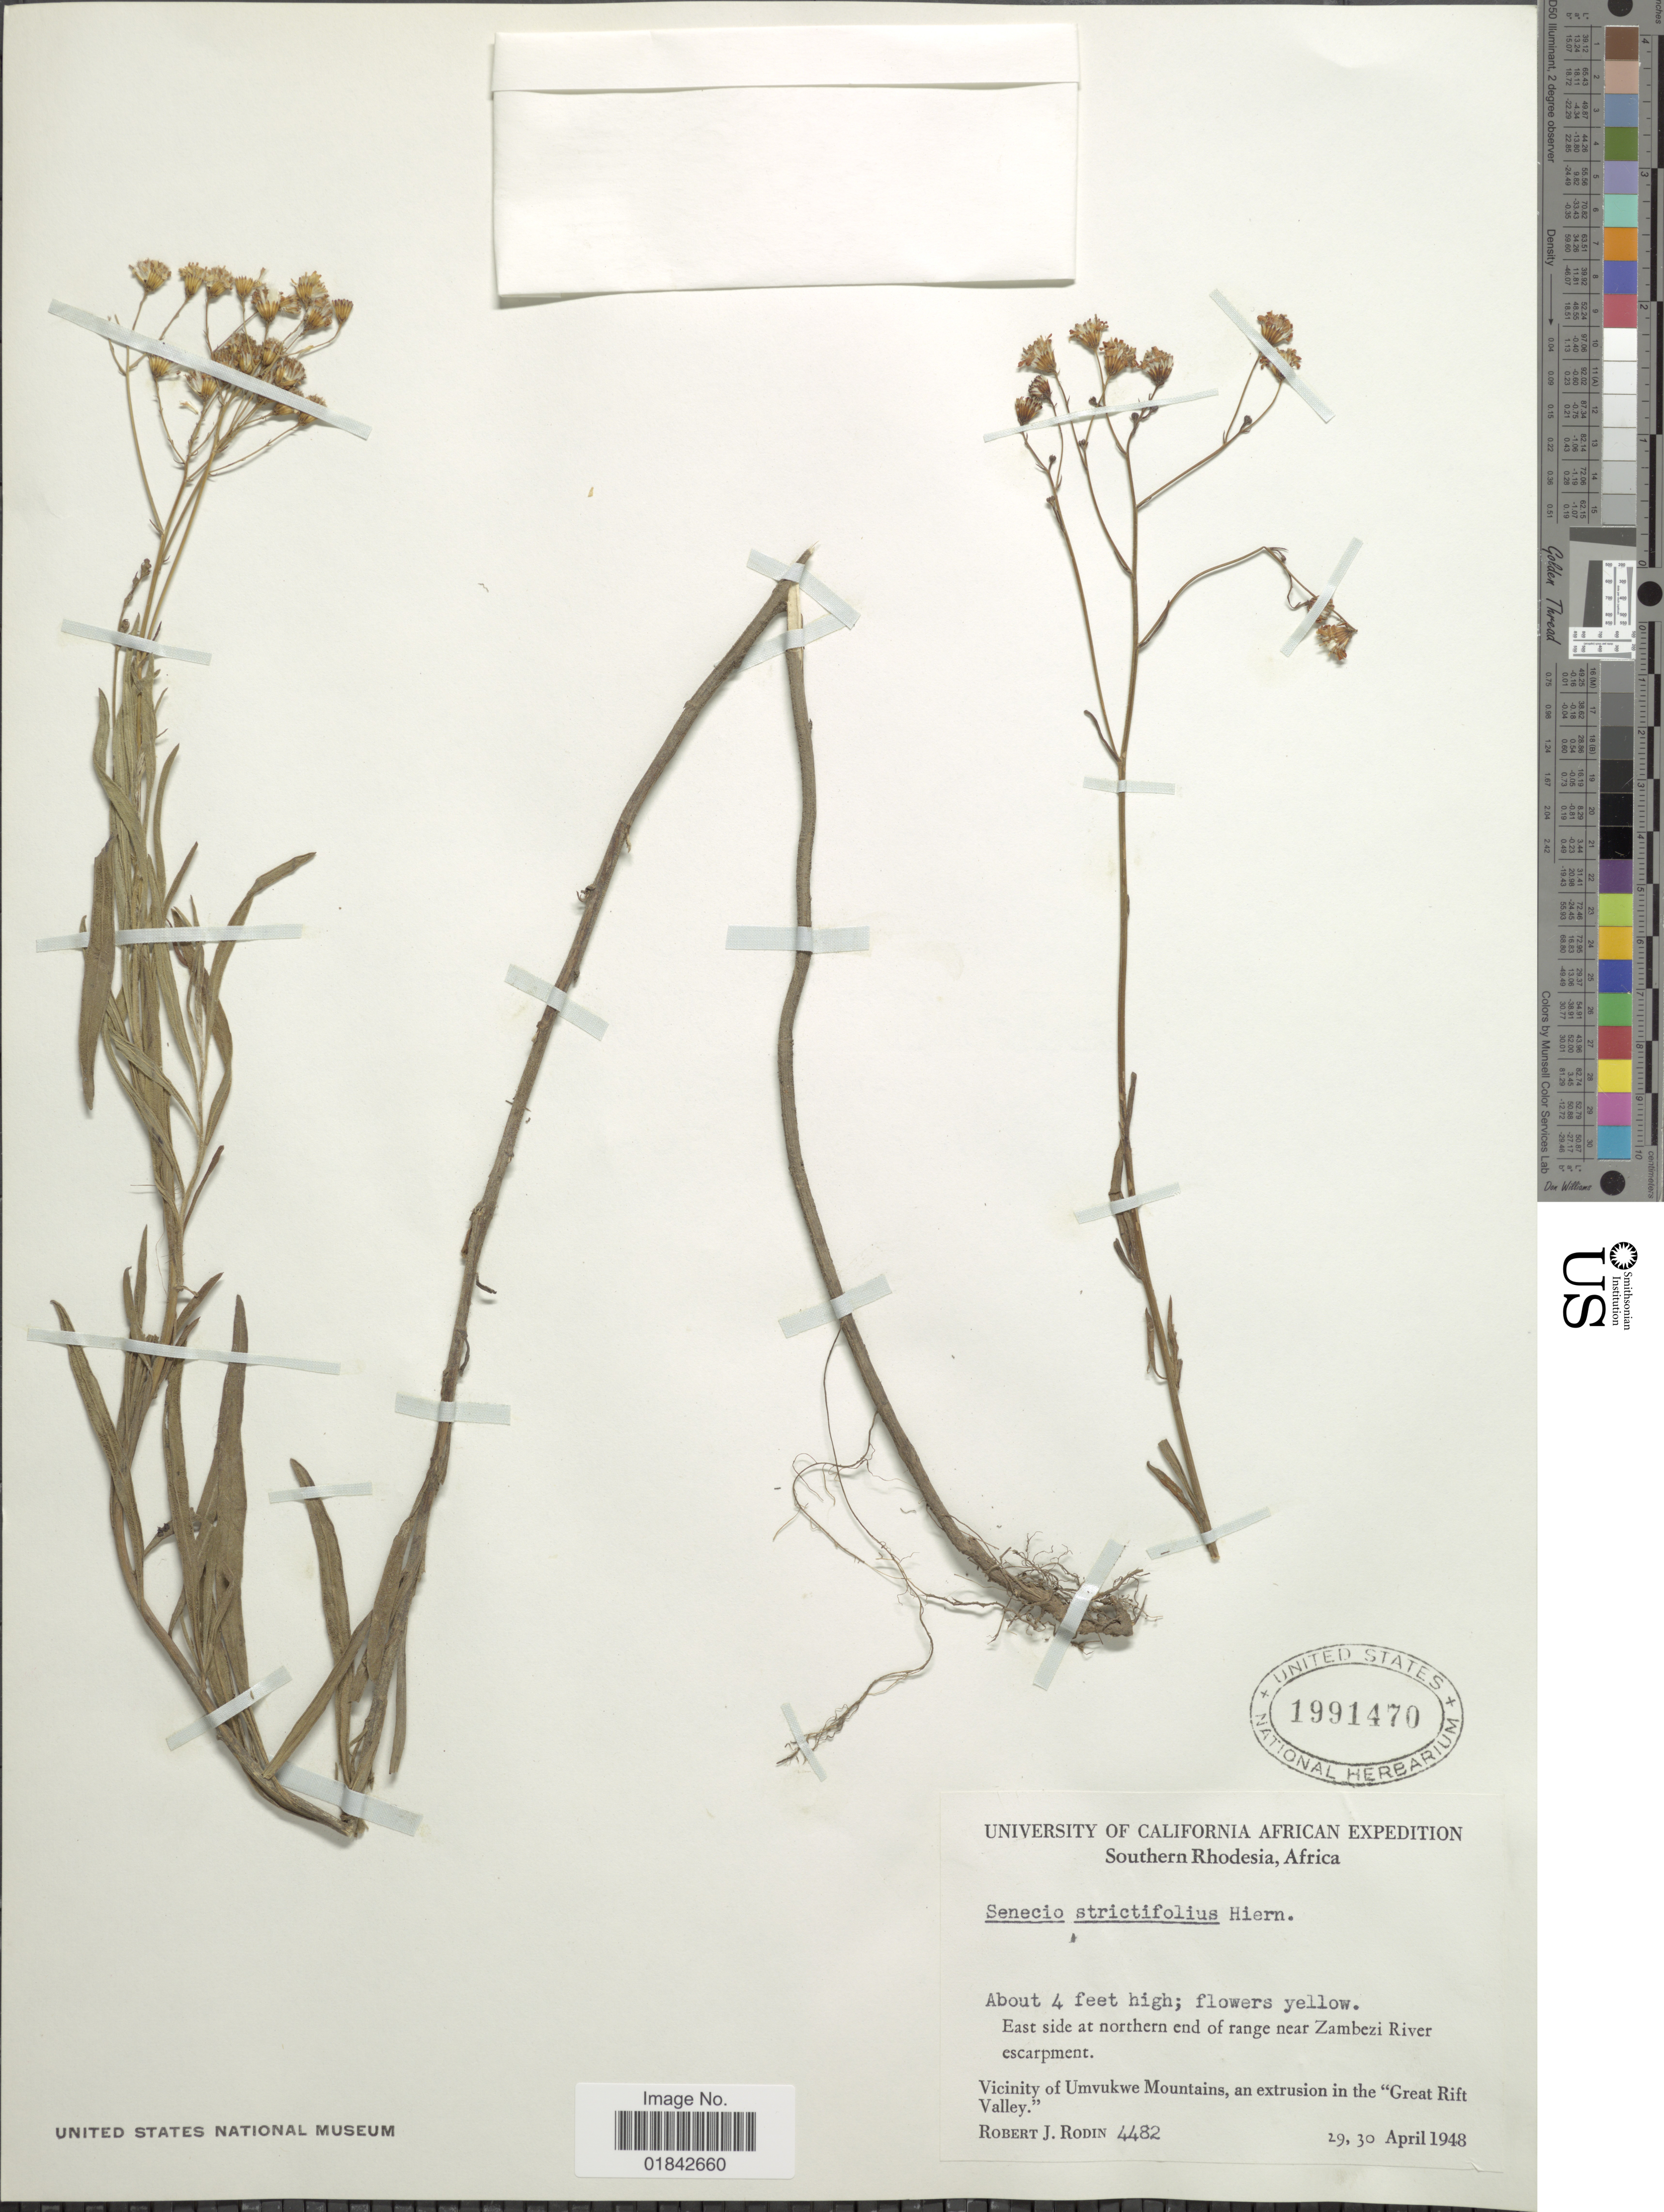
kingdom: Plantae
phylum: Tracheophyta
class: Magnoliopsida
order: Asterales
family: Asteraceae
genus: Senecio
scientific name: Senecio strictifolius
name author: Hiern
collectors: R. J. Rodin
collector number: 4482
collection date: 1948-04-29/1948-04-30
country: Zimbabwe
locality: East side at northern end of range near Zambezi River escarpment, vicinity of Umvukwe Mountains, an extrusion in the "Great Rift Valley". Southern Rhodesia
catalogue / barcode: US 1991470